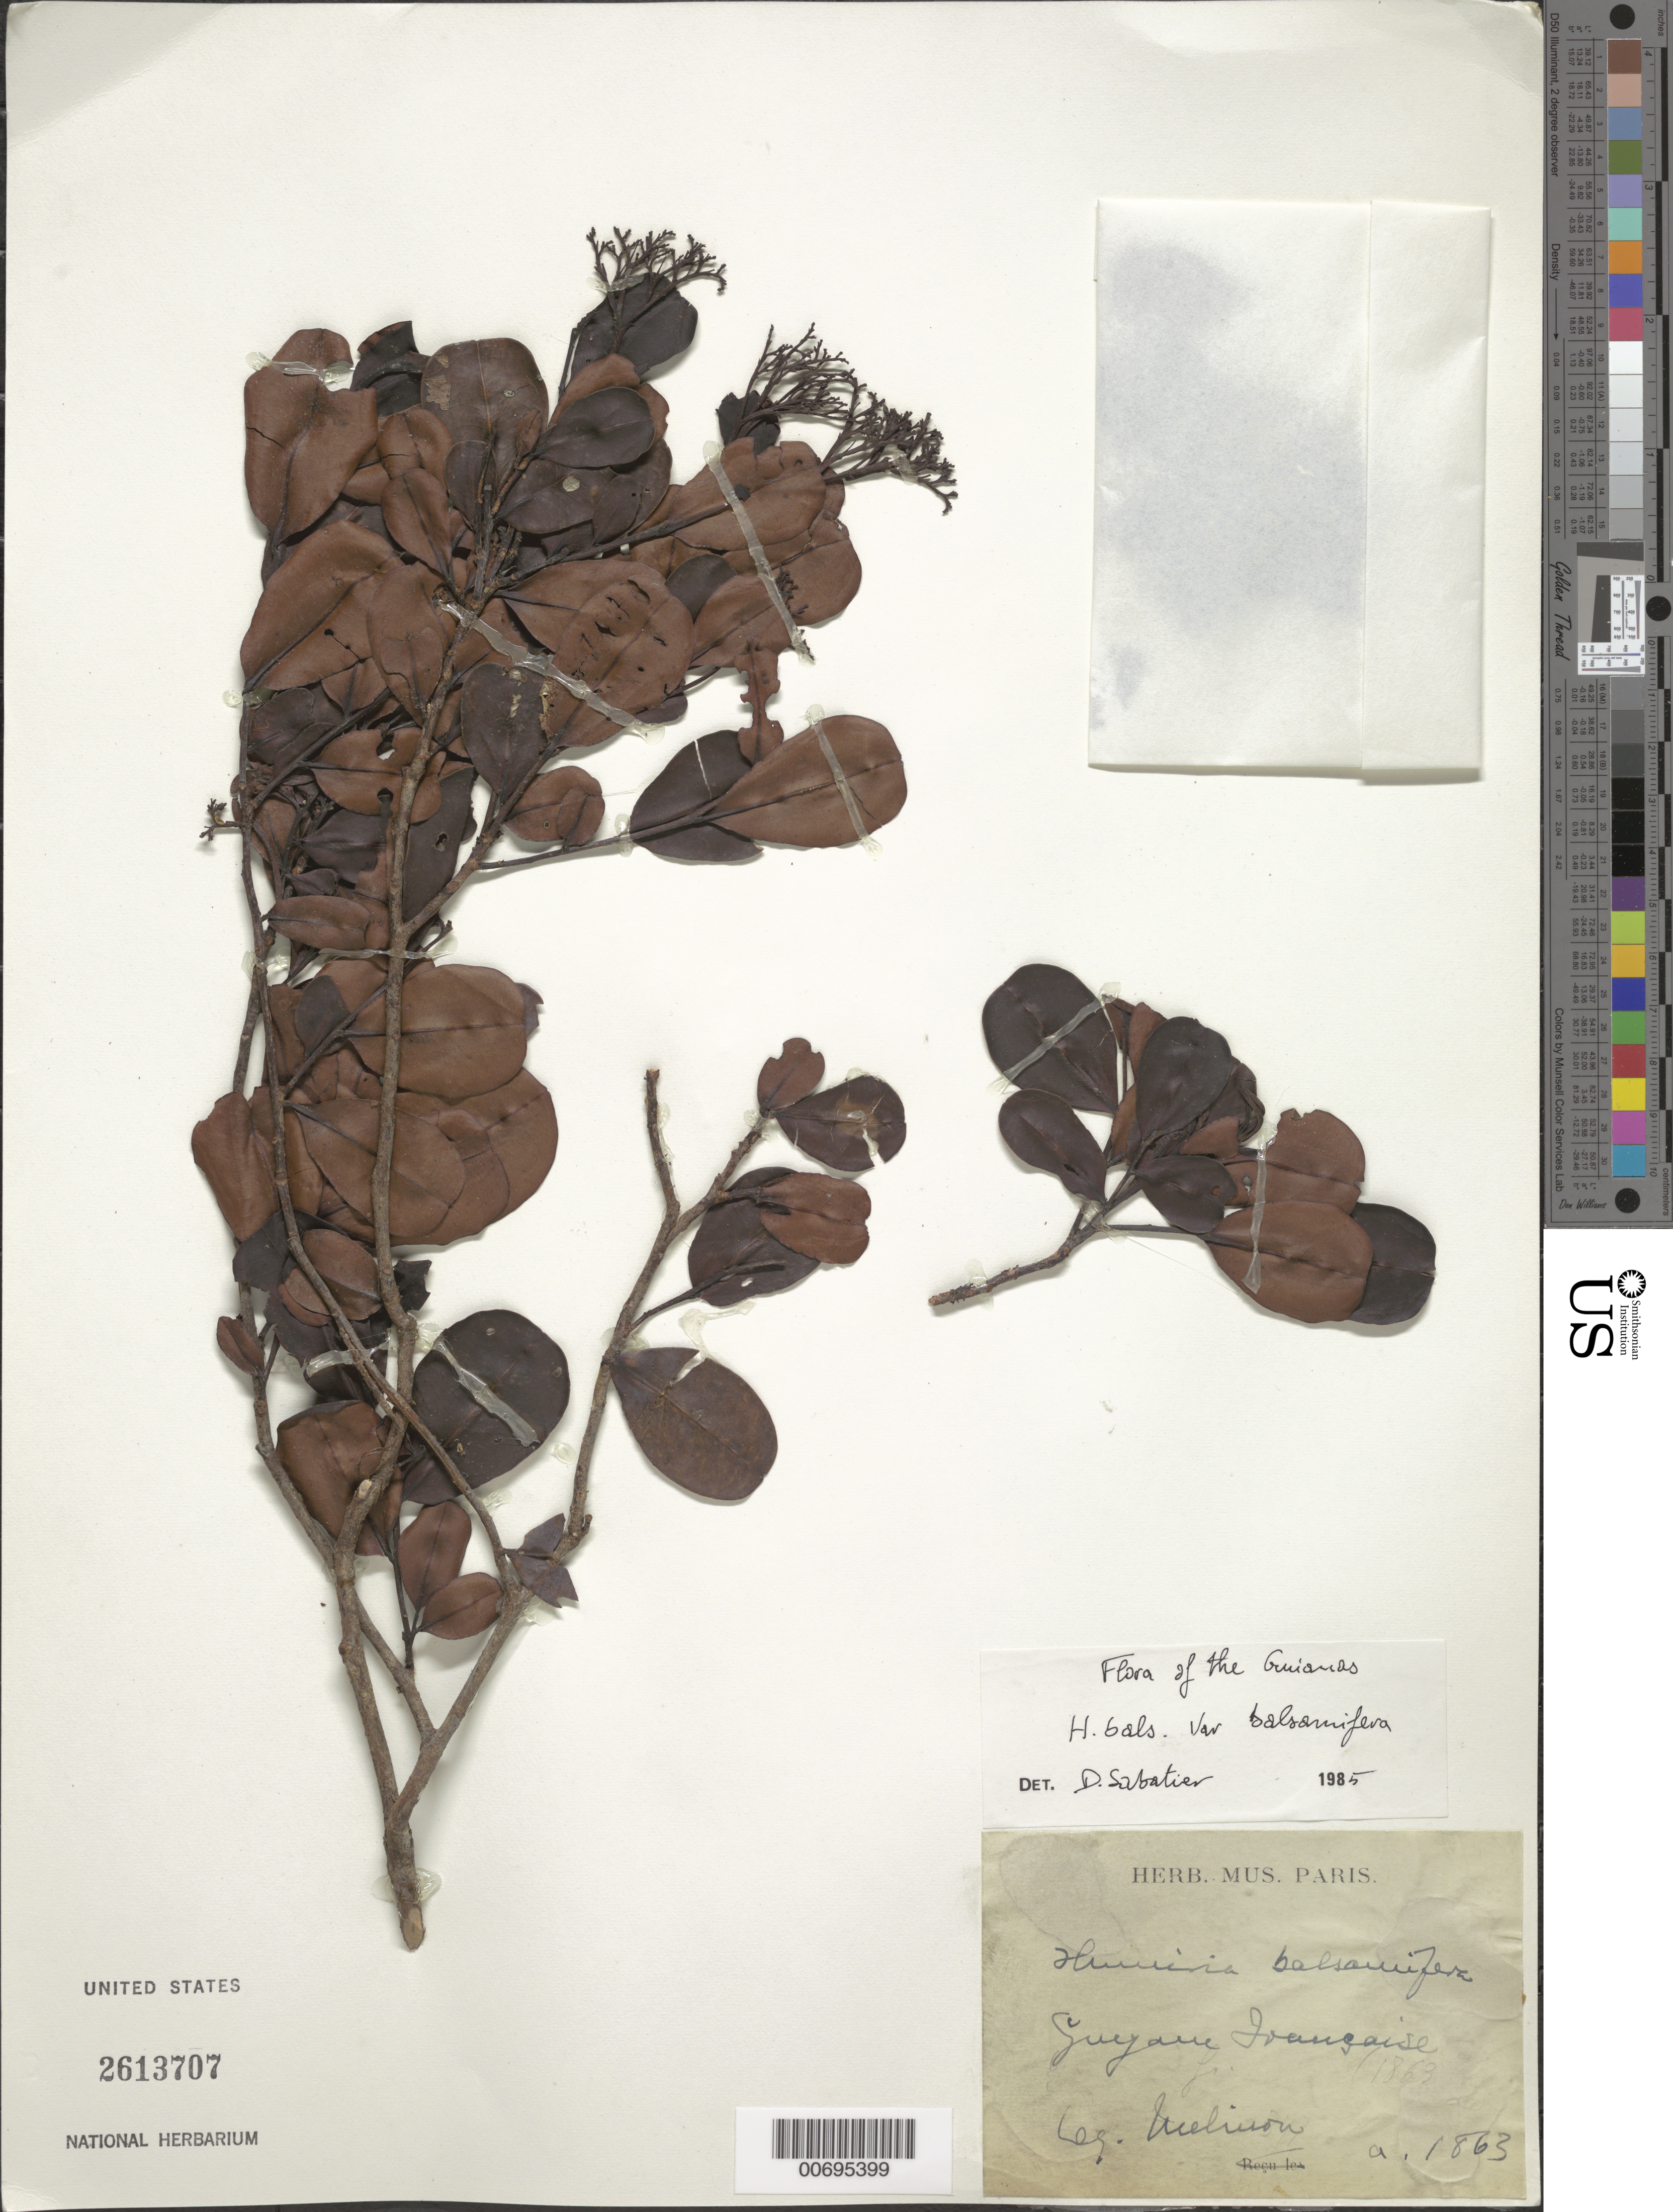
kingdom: Plantae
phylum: Tracheophyta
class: Magnoliopsida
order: Malpighiales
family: Humiriaceae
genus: Humiria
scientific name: Humiria balsamifera var. balsamifera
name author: Aubl.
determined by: Sabatier, D.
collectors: E. Mélinon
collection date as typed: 1863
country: French Guiana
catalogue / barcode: US 2613707